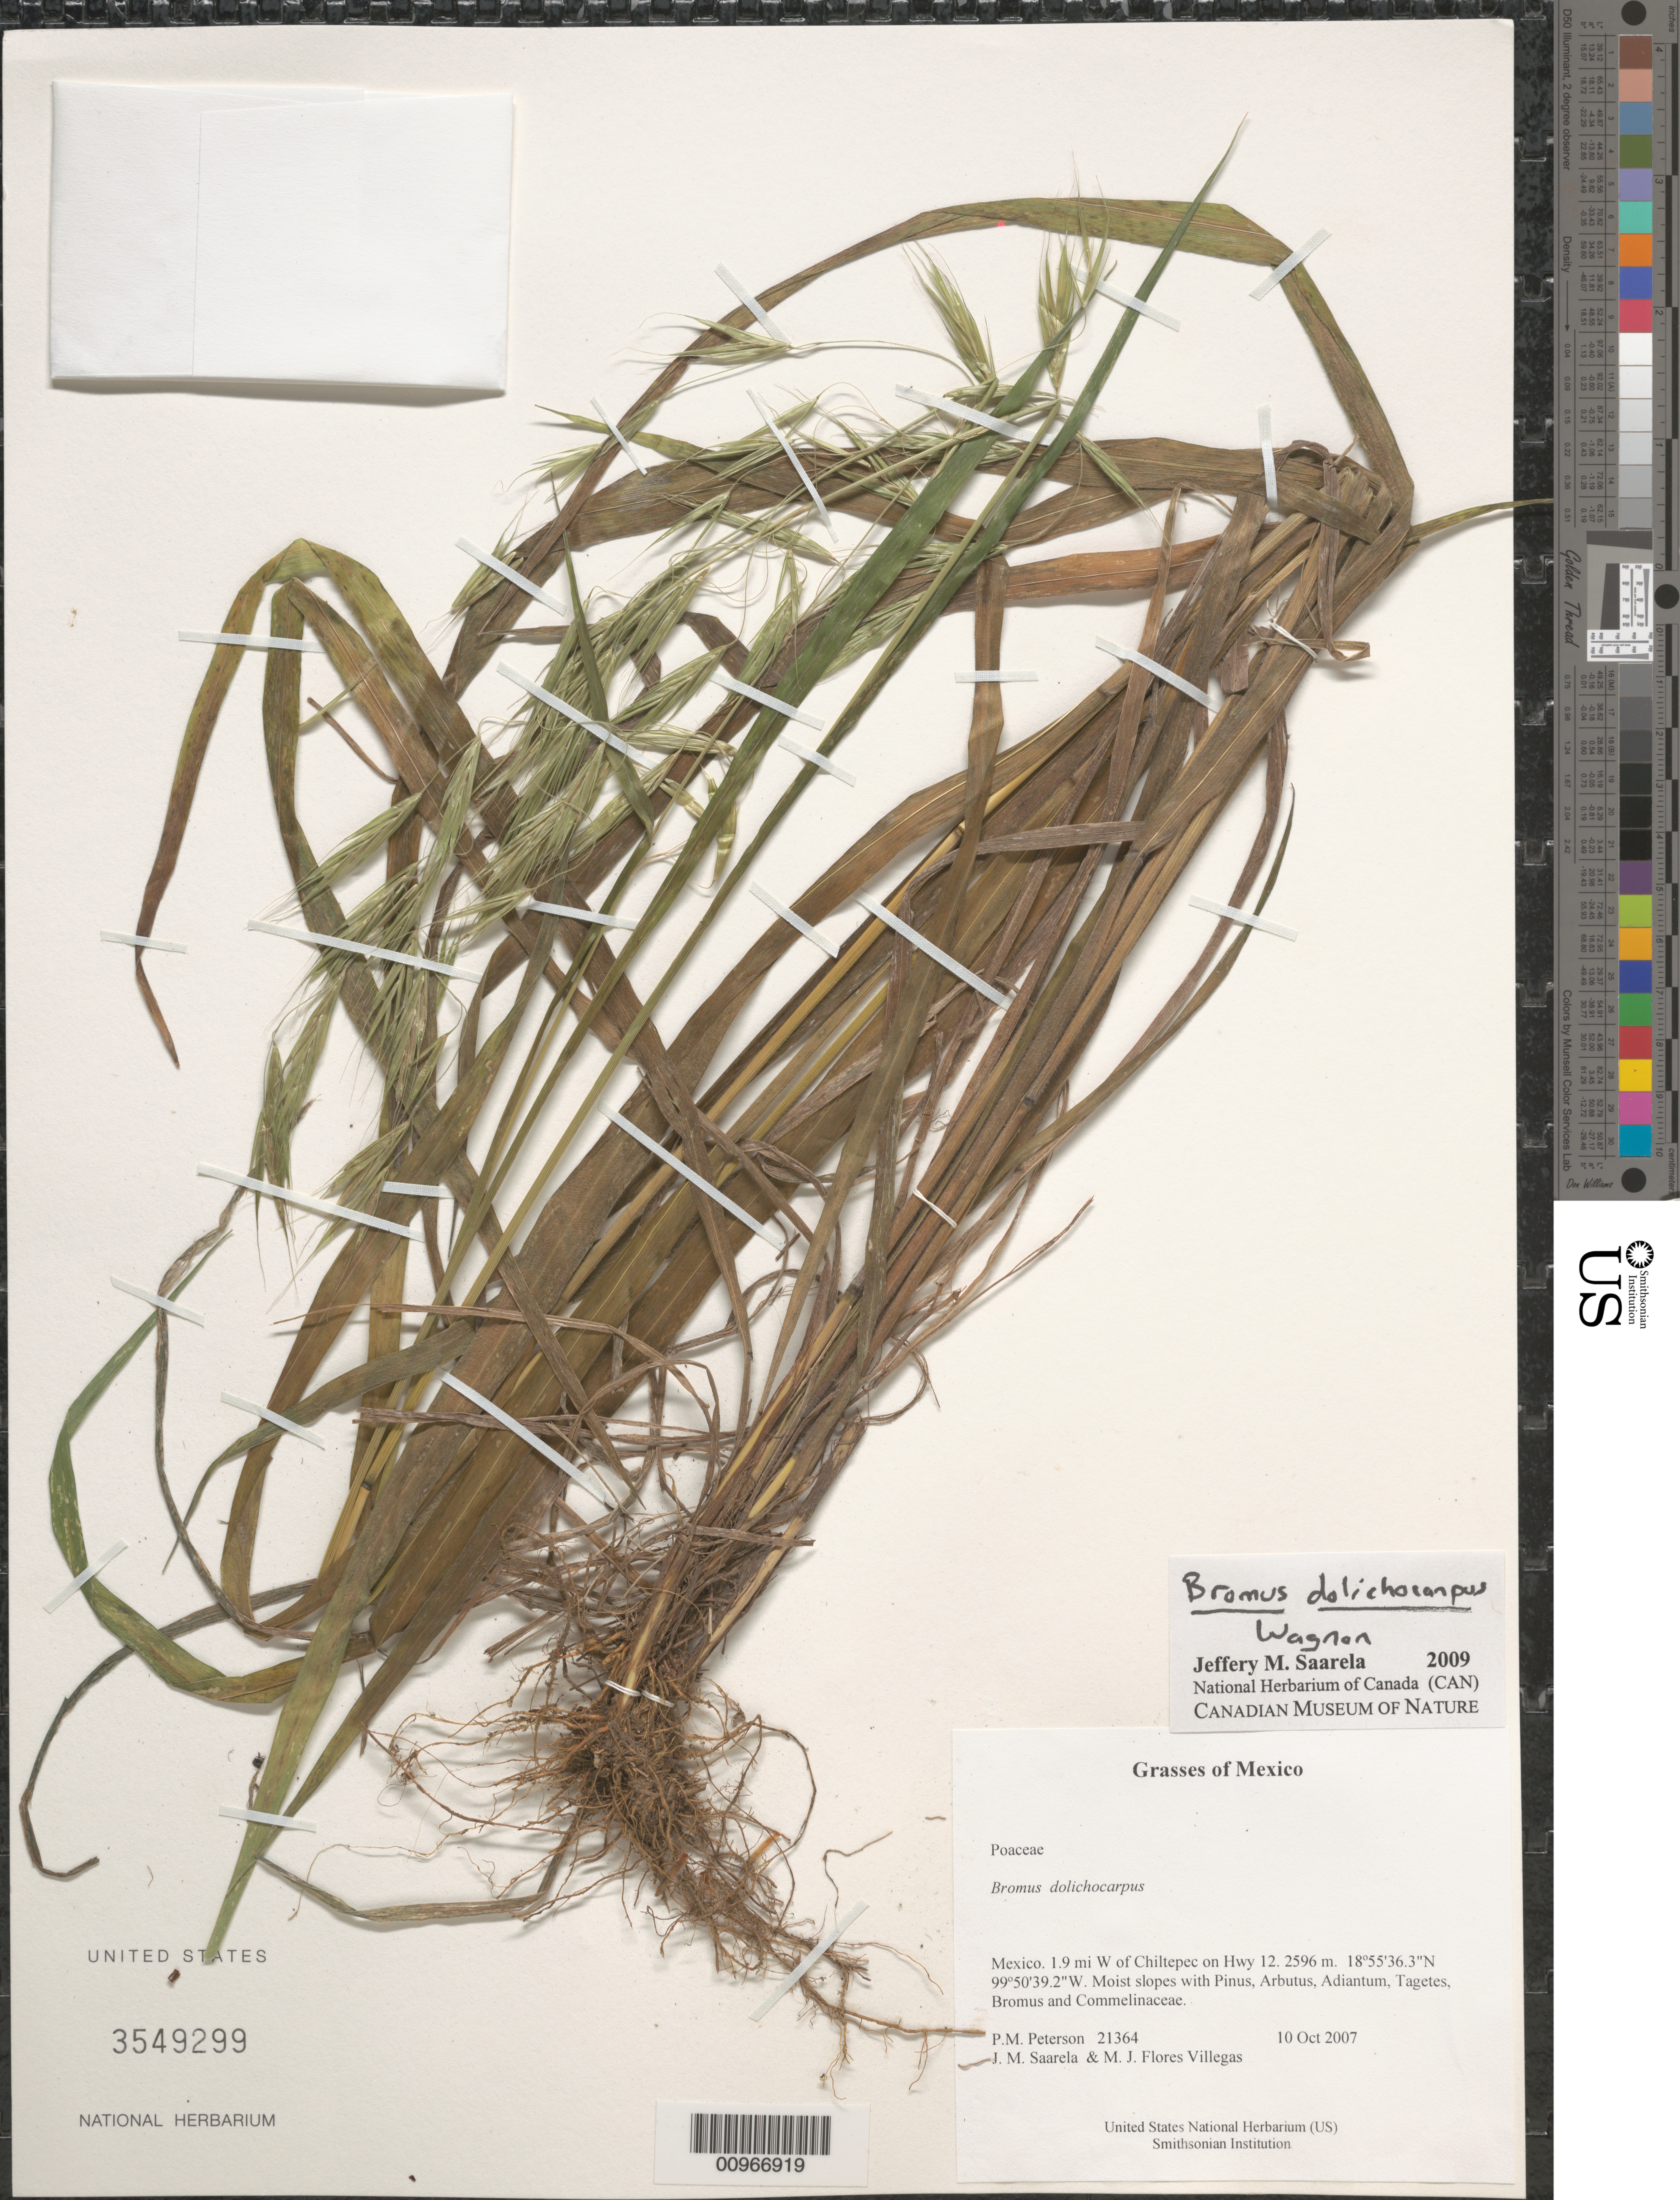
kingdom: Plantae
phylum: Tracheophyta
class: Liliopsida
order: Poales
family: Poaceae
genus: Bromus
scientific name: Bromus dolichocarpus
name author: Wagnon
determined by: Saarela, J. M., (CAN), Canadian Museum of Nature (CANADA)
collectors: P. M. Peterson, J. Saarela & M. Flores Villegas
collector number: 21364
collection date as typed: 10 Oct 2007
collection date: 2007-10-10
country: Mexico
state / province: México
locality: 1.9 mi W of Chiltepec on Hwy 12.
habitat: Moist slopes with Pinus, Arbutus, Adiantum, Tagetes, Bromus and Commelinaceae.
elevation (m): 2596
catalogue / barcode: US 3549299